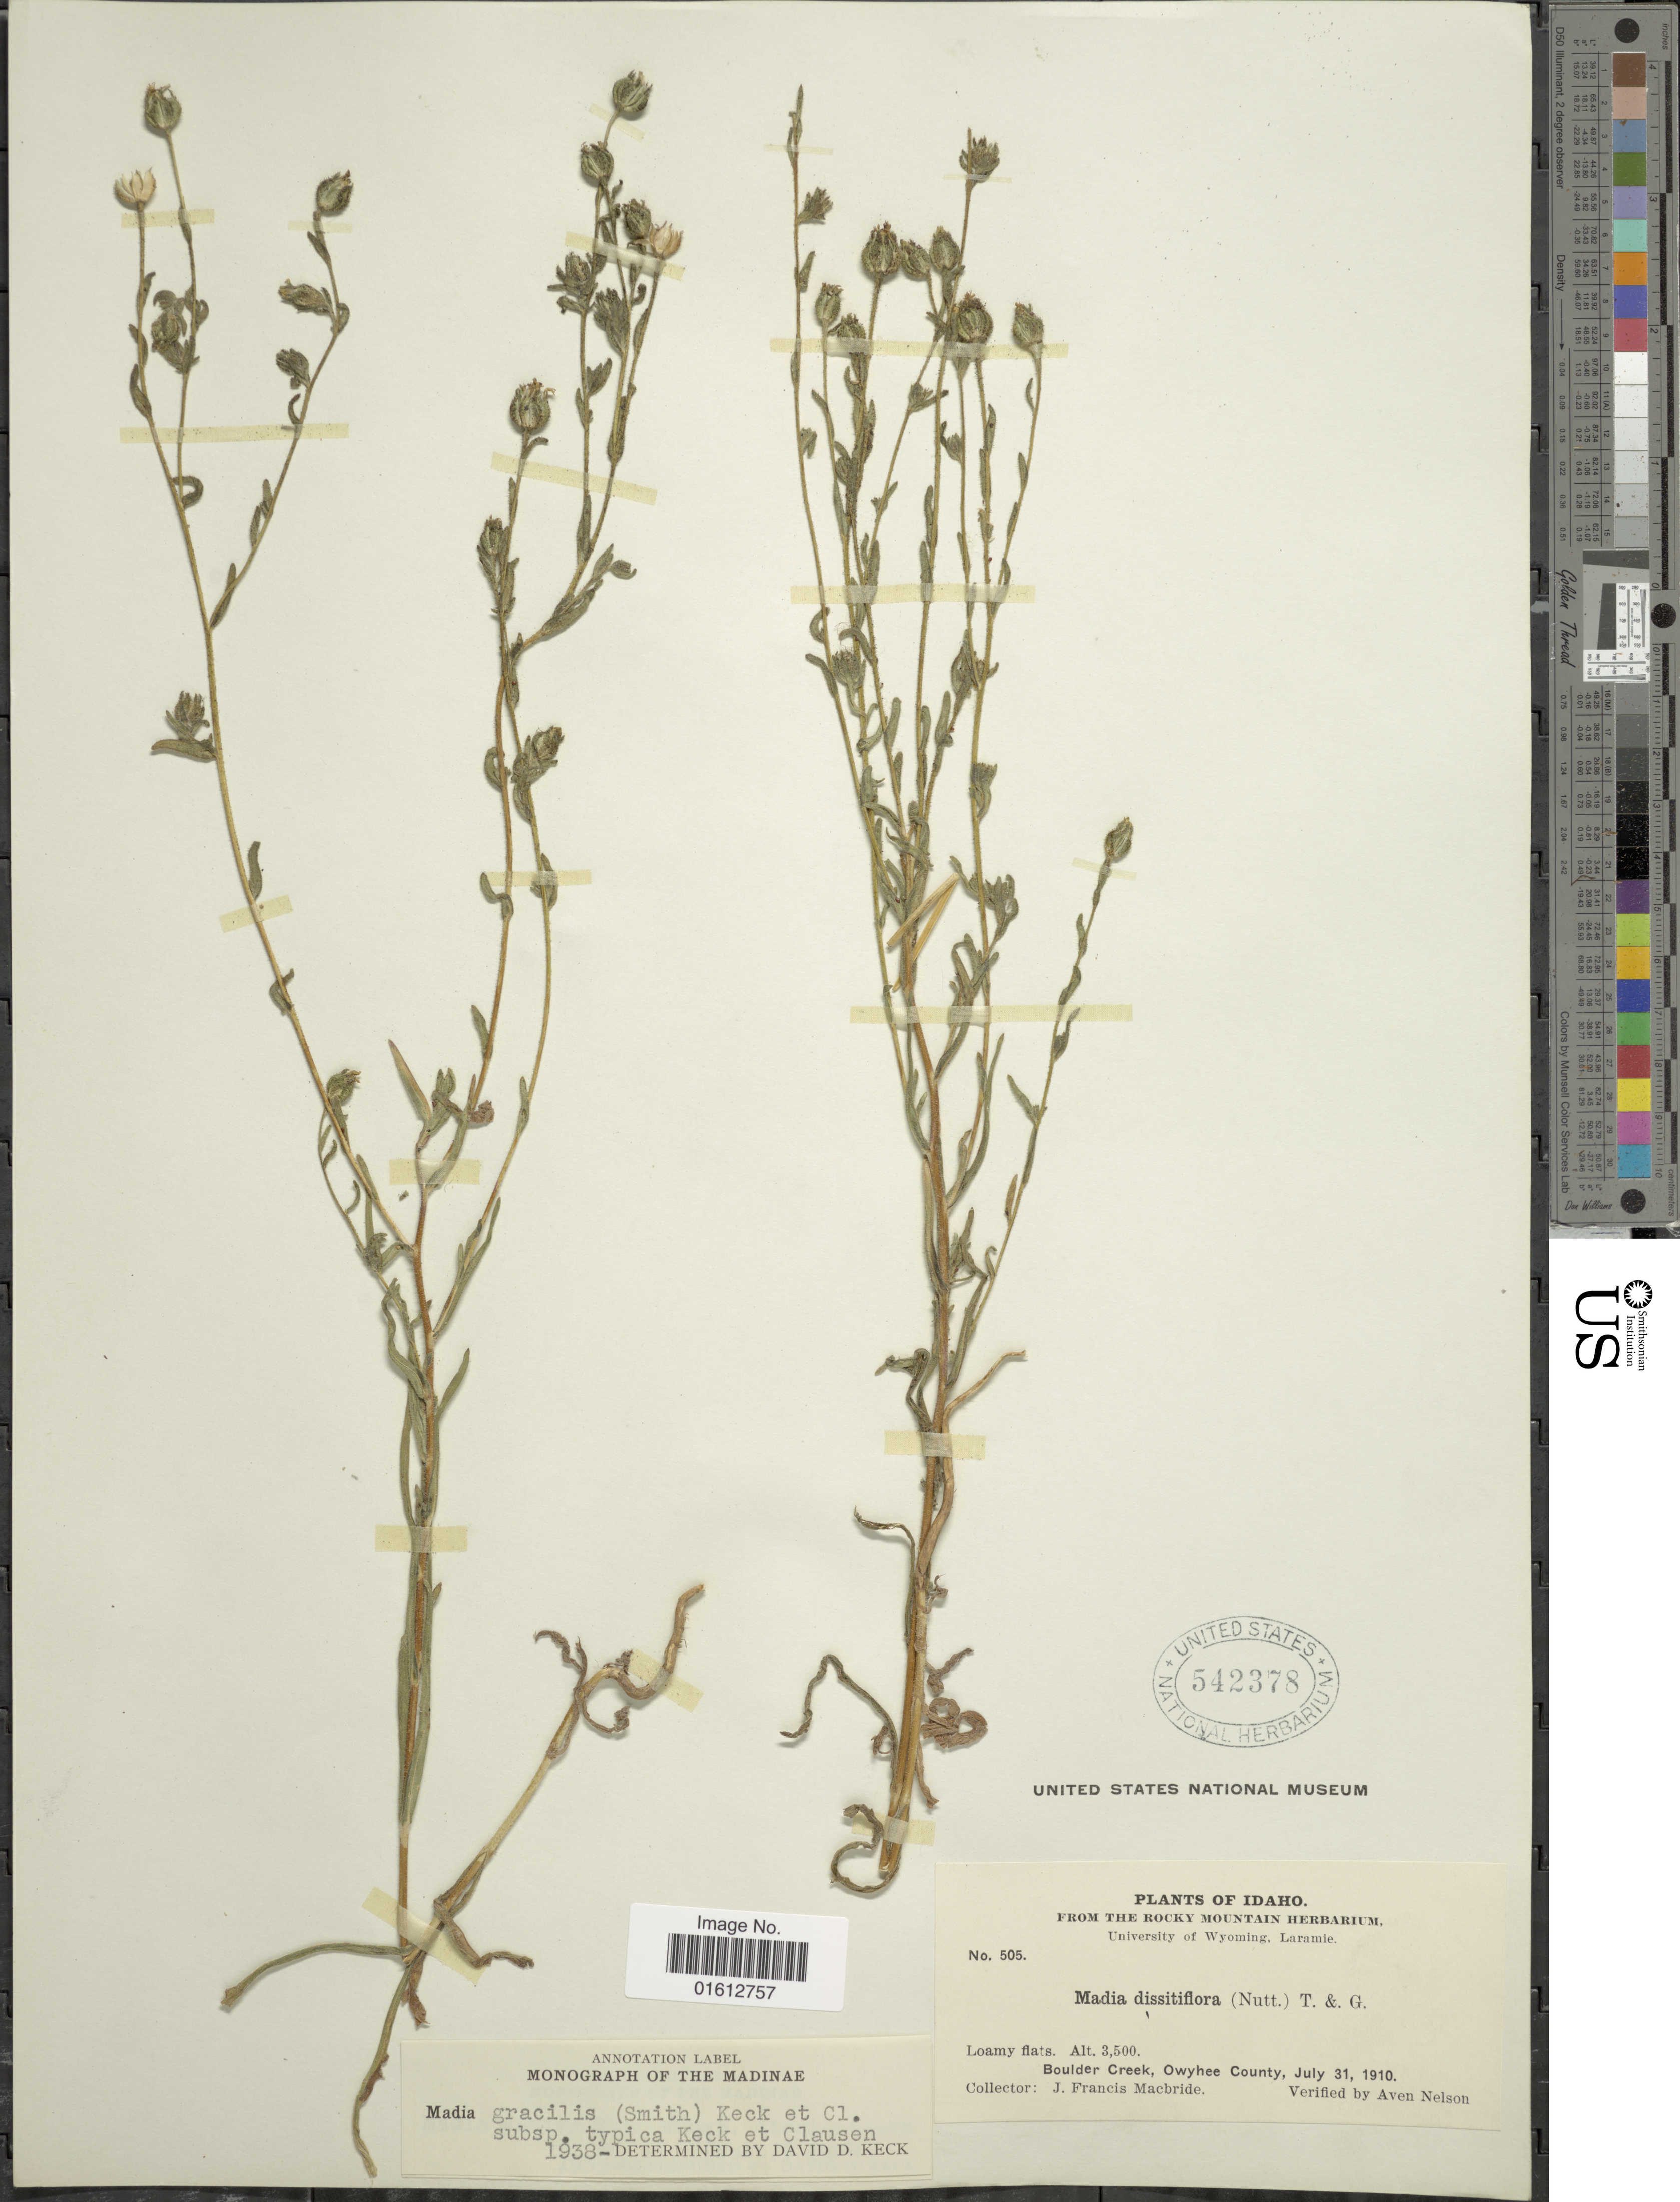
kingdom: Plantae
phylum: Tracheophyta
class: Magnoliopsida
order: Asterales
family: Asteraceae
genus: Madia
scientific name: Madia gracilis subsp. gracilis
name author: (Sm.) D.D. Keck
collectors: J. F. Macbride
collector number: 505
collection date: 1910-07-31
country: United States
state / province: Idaho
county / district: Owyhee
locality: Loamy flats, Boulder Creek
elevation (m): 1067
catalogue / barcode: US 542378